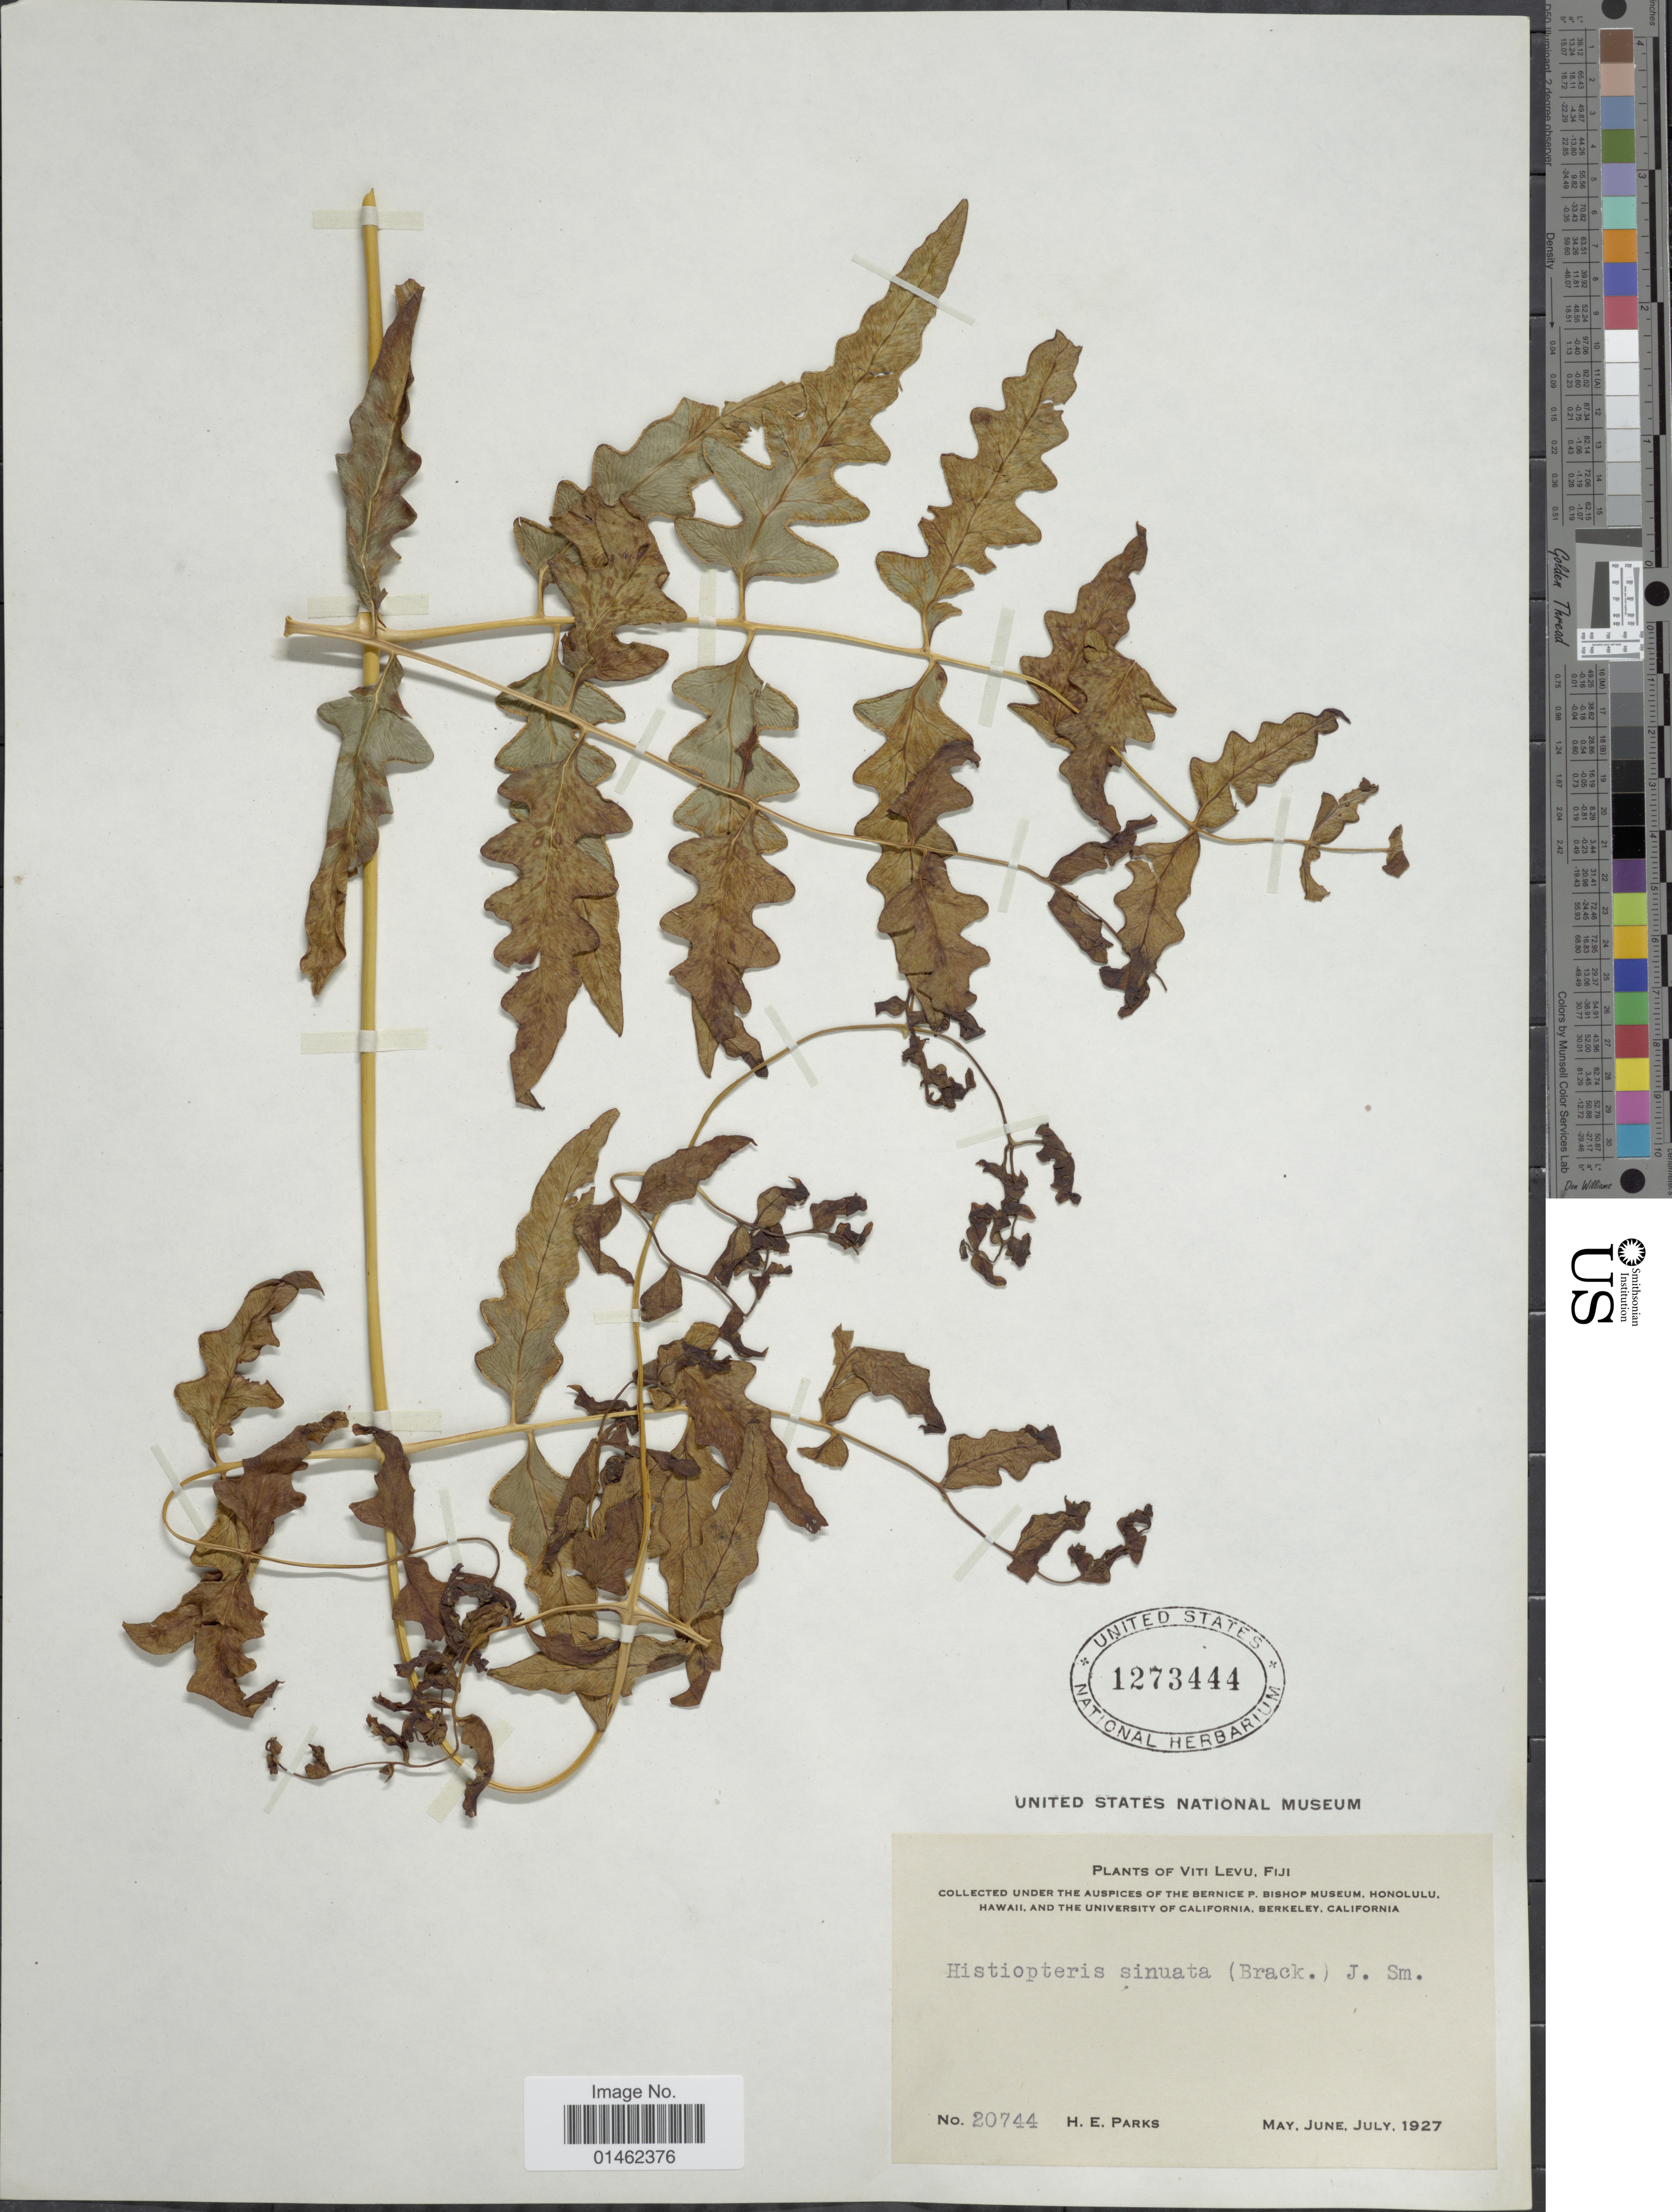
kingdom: Plantae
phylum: Tracheophyta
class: Polypodiopsida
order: Polypodiales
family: Dennstaedtiaceae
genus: Histiopteris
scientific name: Histiopteris sinuata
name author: (Brack.) Small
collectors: H. E. Parks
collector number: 20744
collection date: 1927-05/1927-07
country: Fiji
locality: Viti Levu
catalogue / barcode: US 1273444